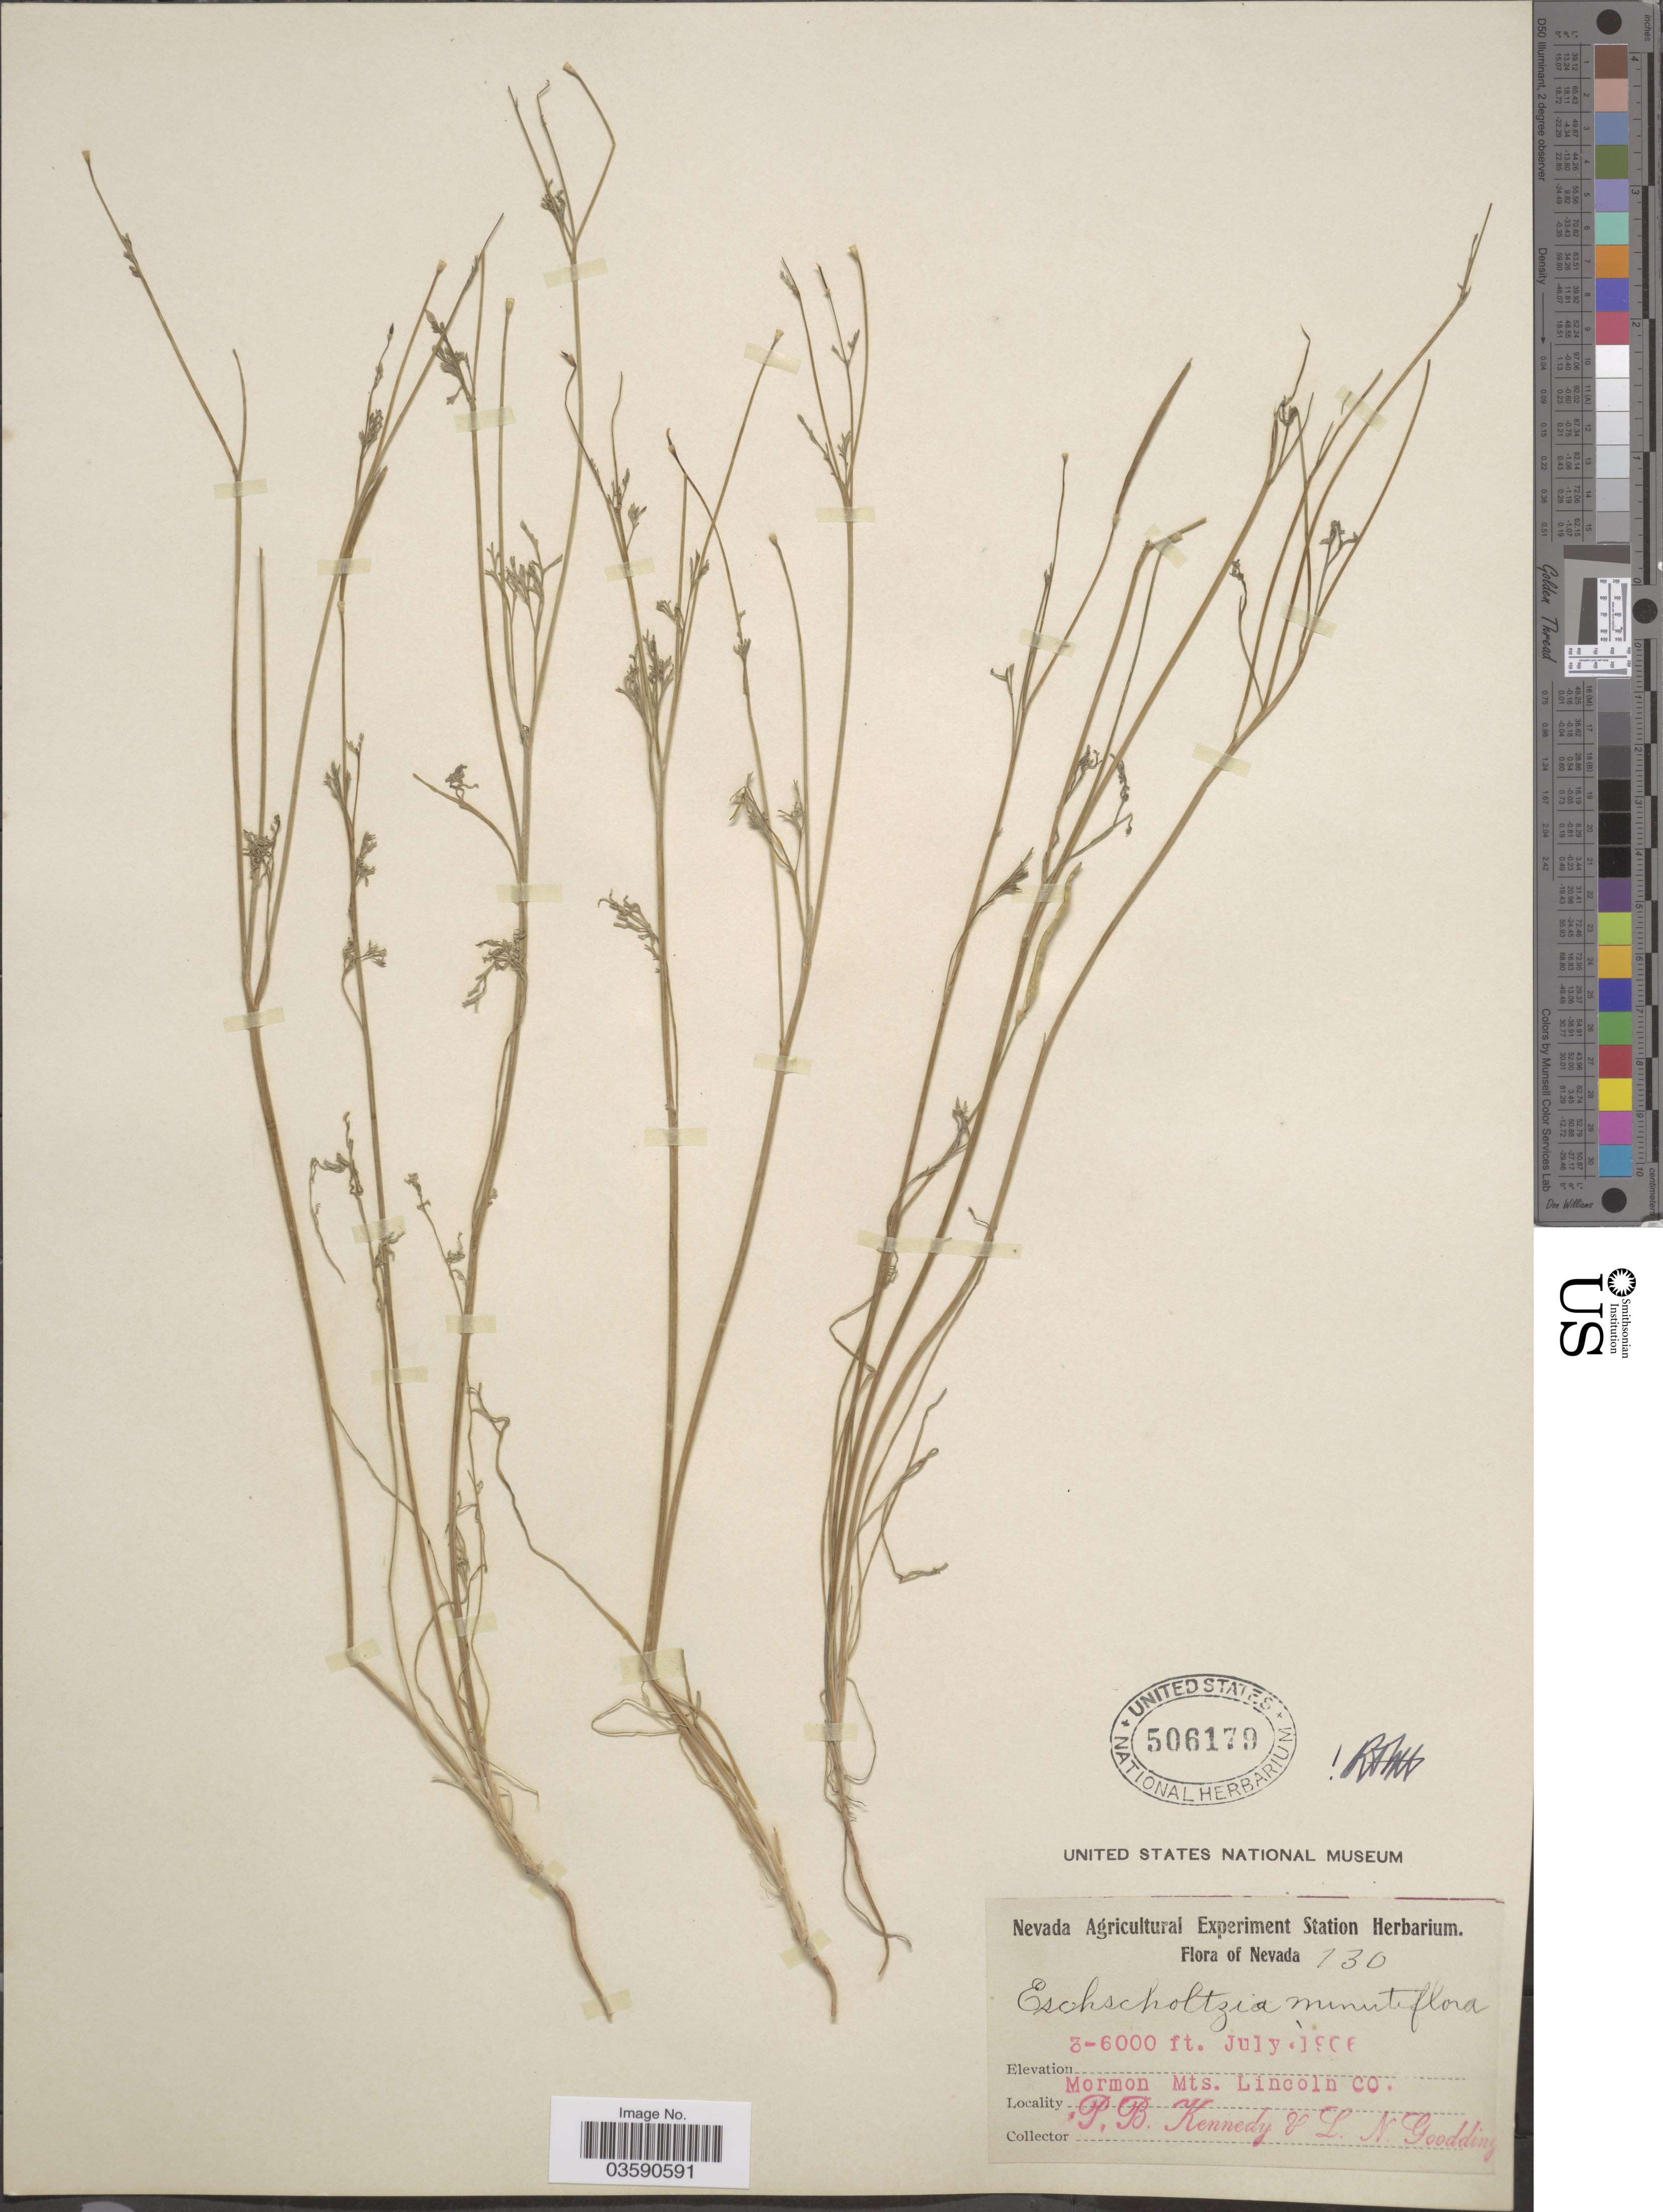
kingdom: Plantae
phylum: Tracheophyta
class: Magnoliopsida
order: Ranunculales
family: Papaveraceae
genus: Eschscholzia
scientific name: Eschscholzia minuscula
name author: Greene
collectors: P. B. Kennedy & L. N. Goodding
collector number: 130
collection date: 1906-07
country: United States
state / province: Nevada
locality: Mormon Mts. Lincoln Co.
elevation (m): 914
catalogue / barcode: US 506179